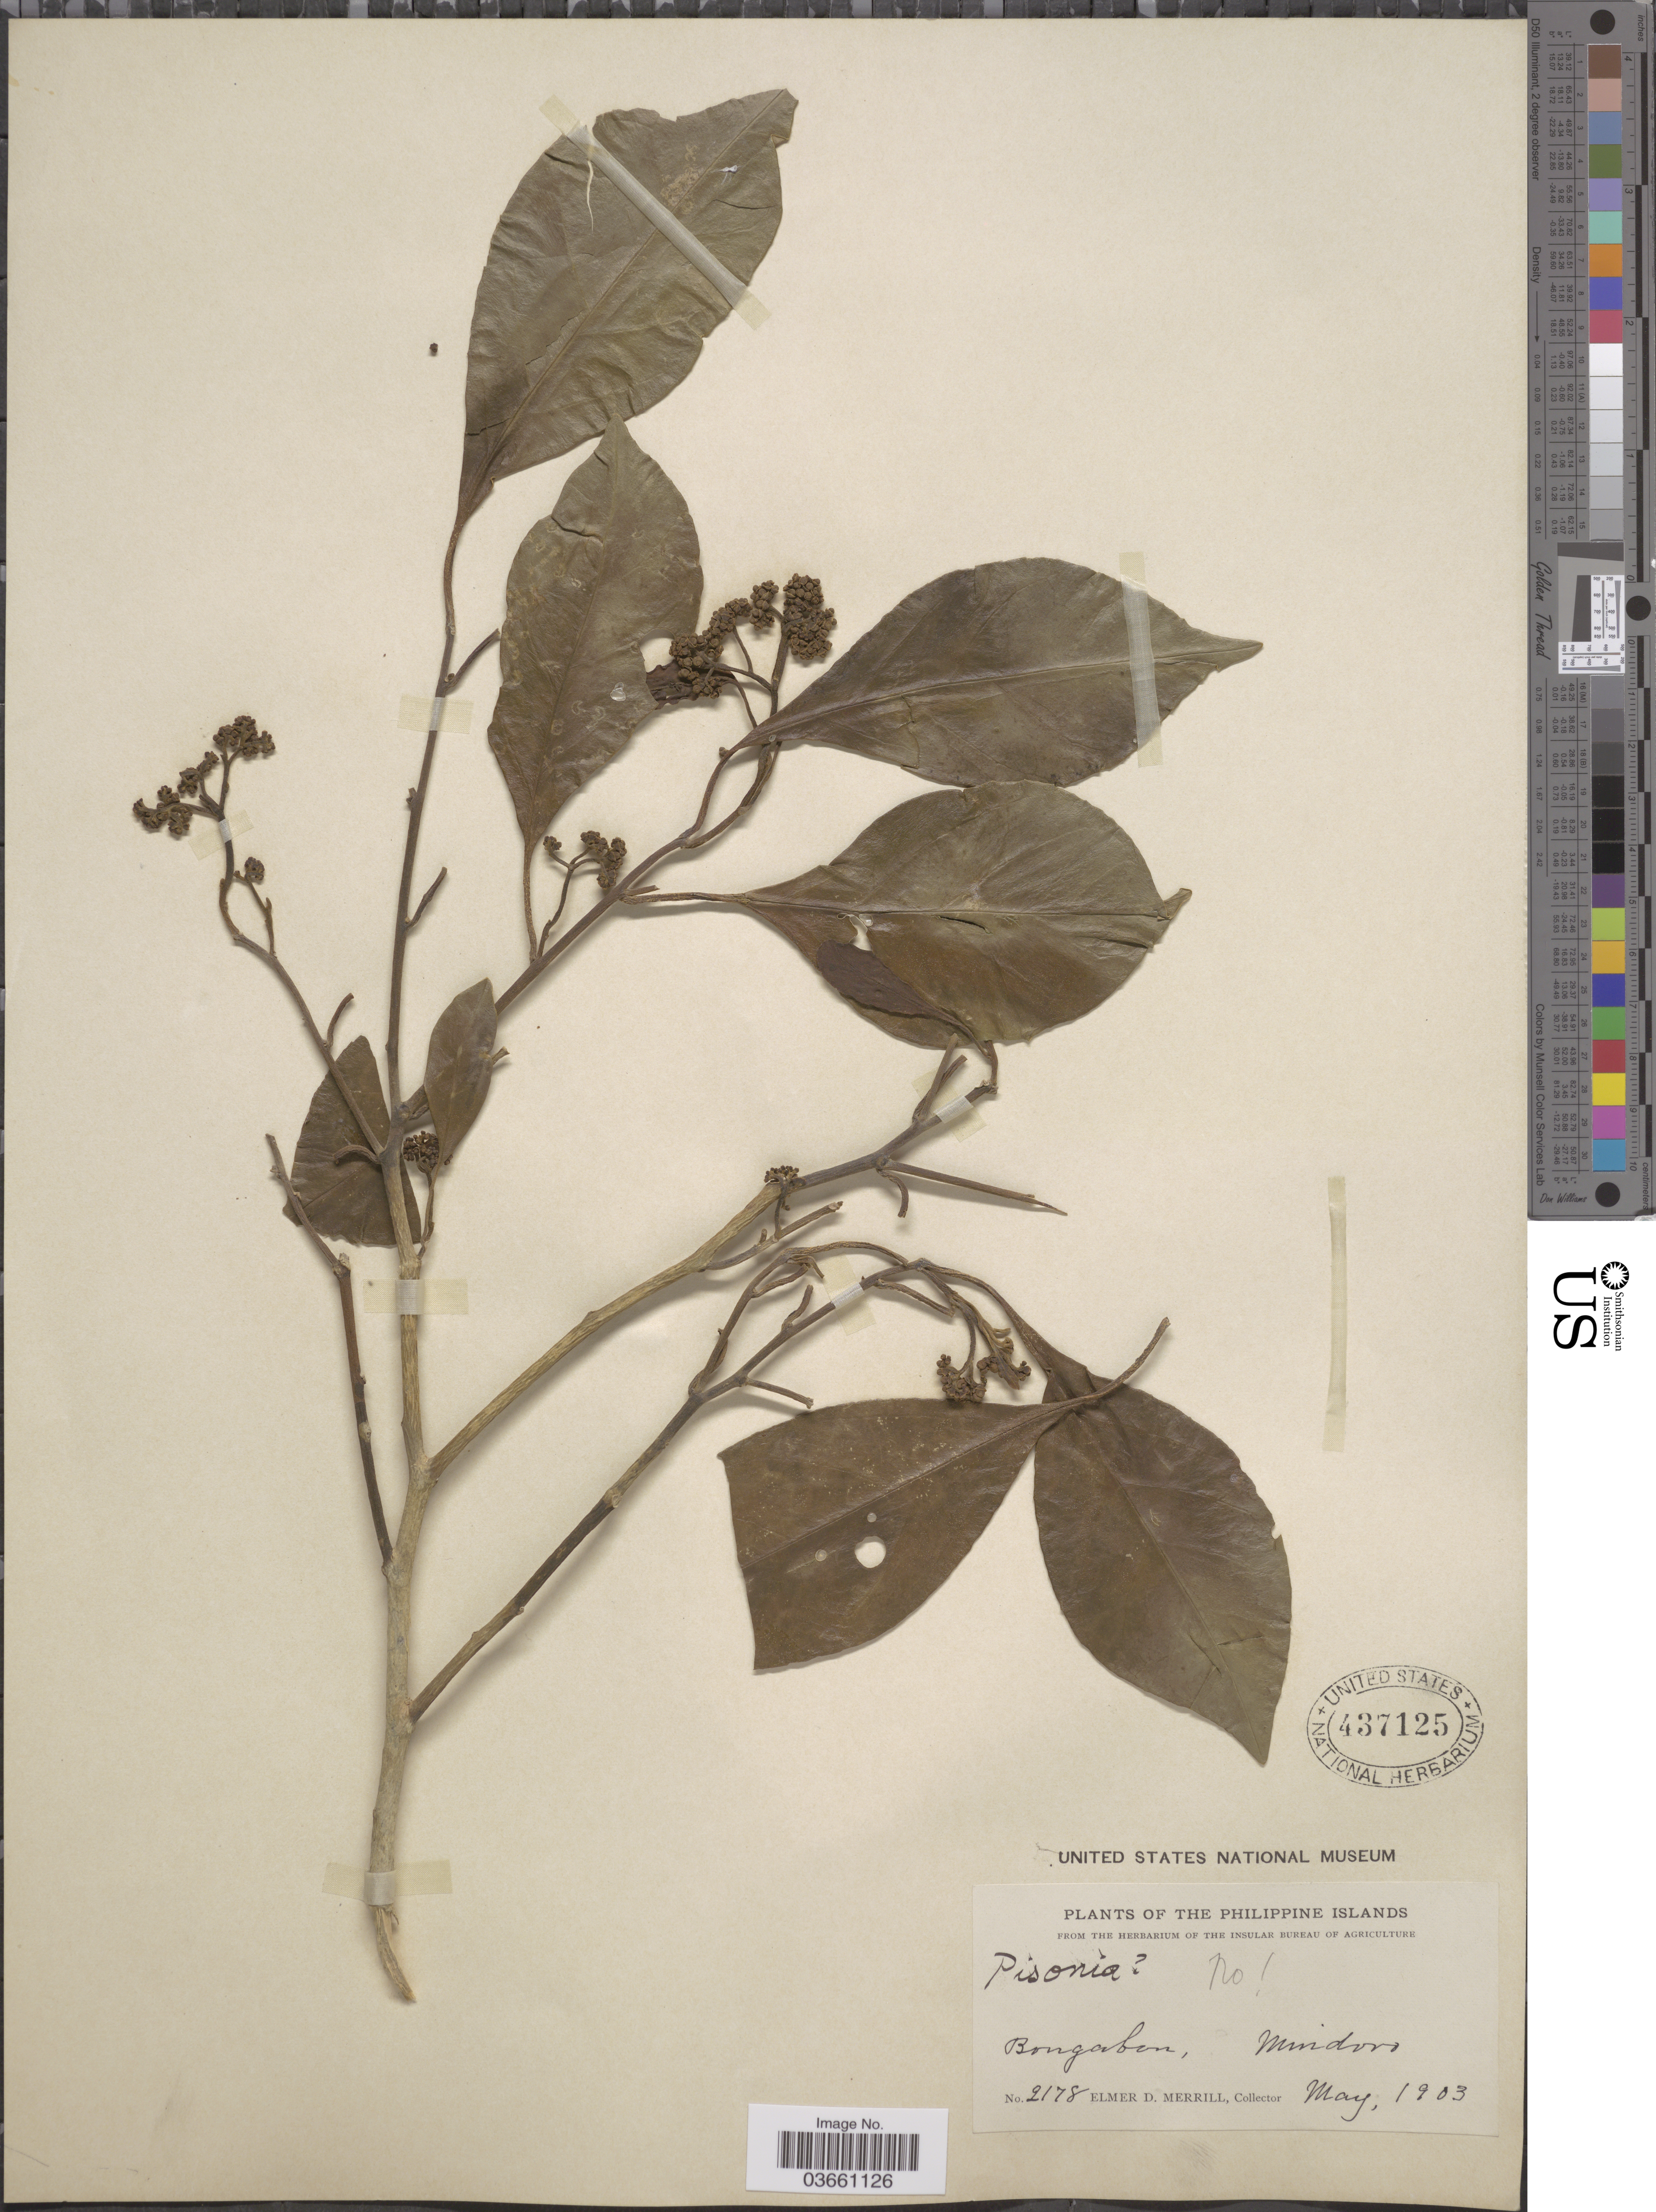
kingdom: Plantae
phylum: Tracheophyta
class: Magnoliopsida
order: Caryophyllales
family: Nyctaginaceae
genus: Pisonia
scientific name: Pisonia sp.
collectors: E. D. Merrill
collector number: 2178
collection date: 1903-05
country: Philippines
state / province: Mimaropa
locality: Bongabon, Mindoro.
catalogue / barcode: US 437125